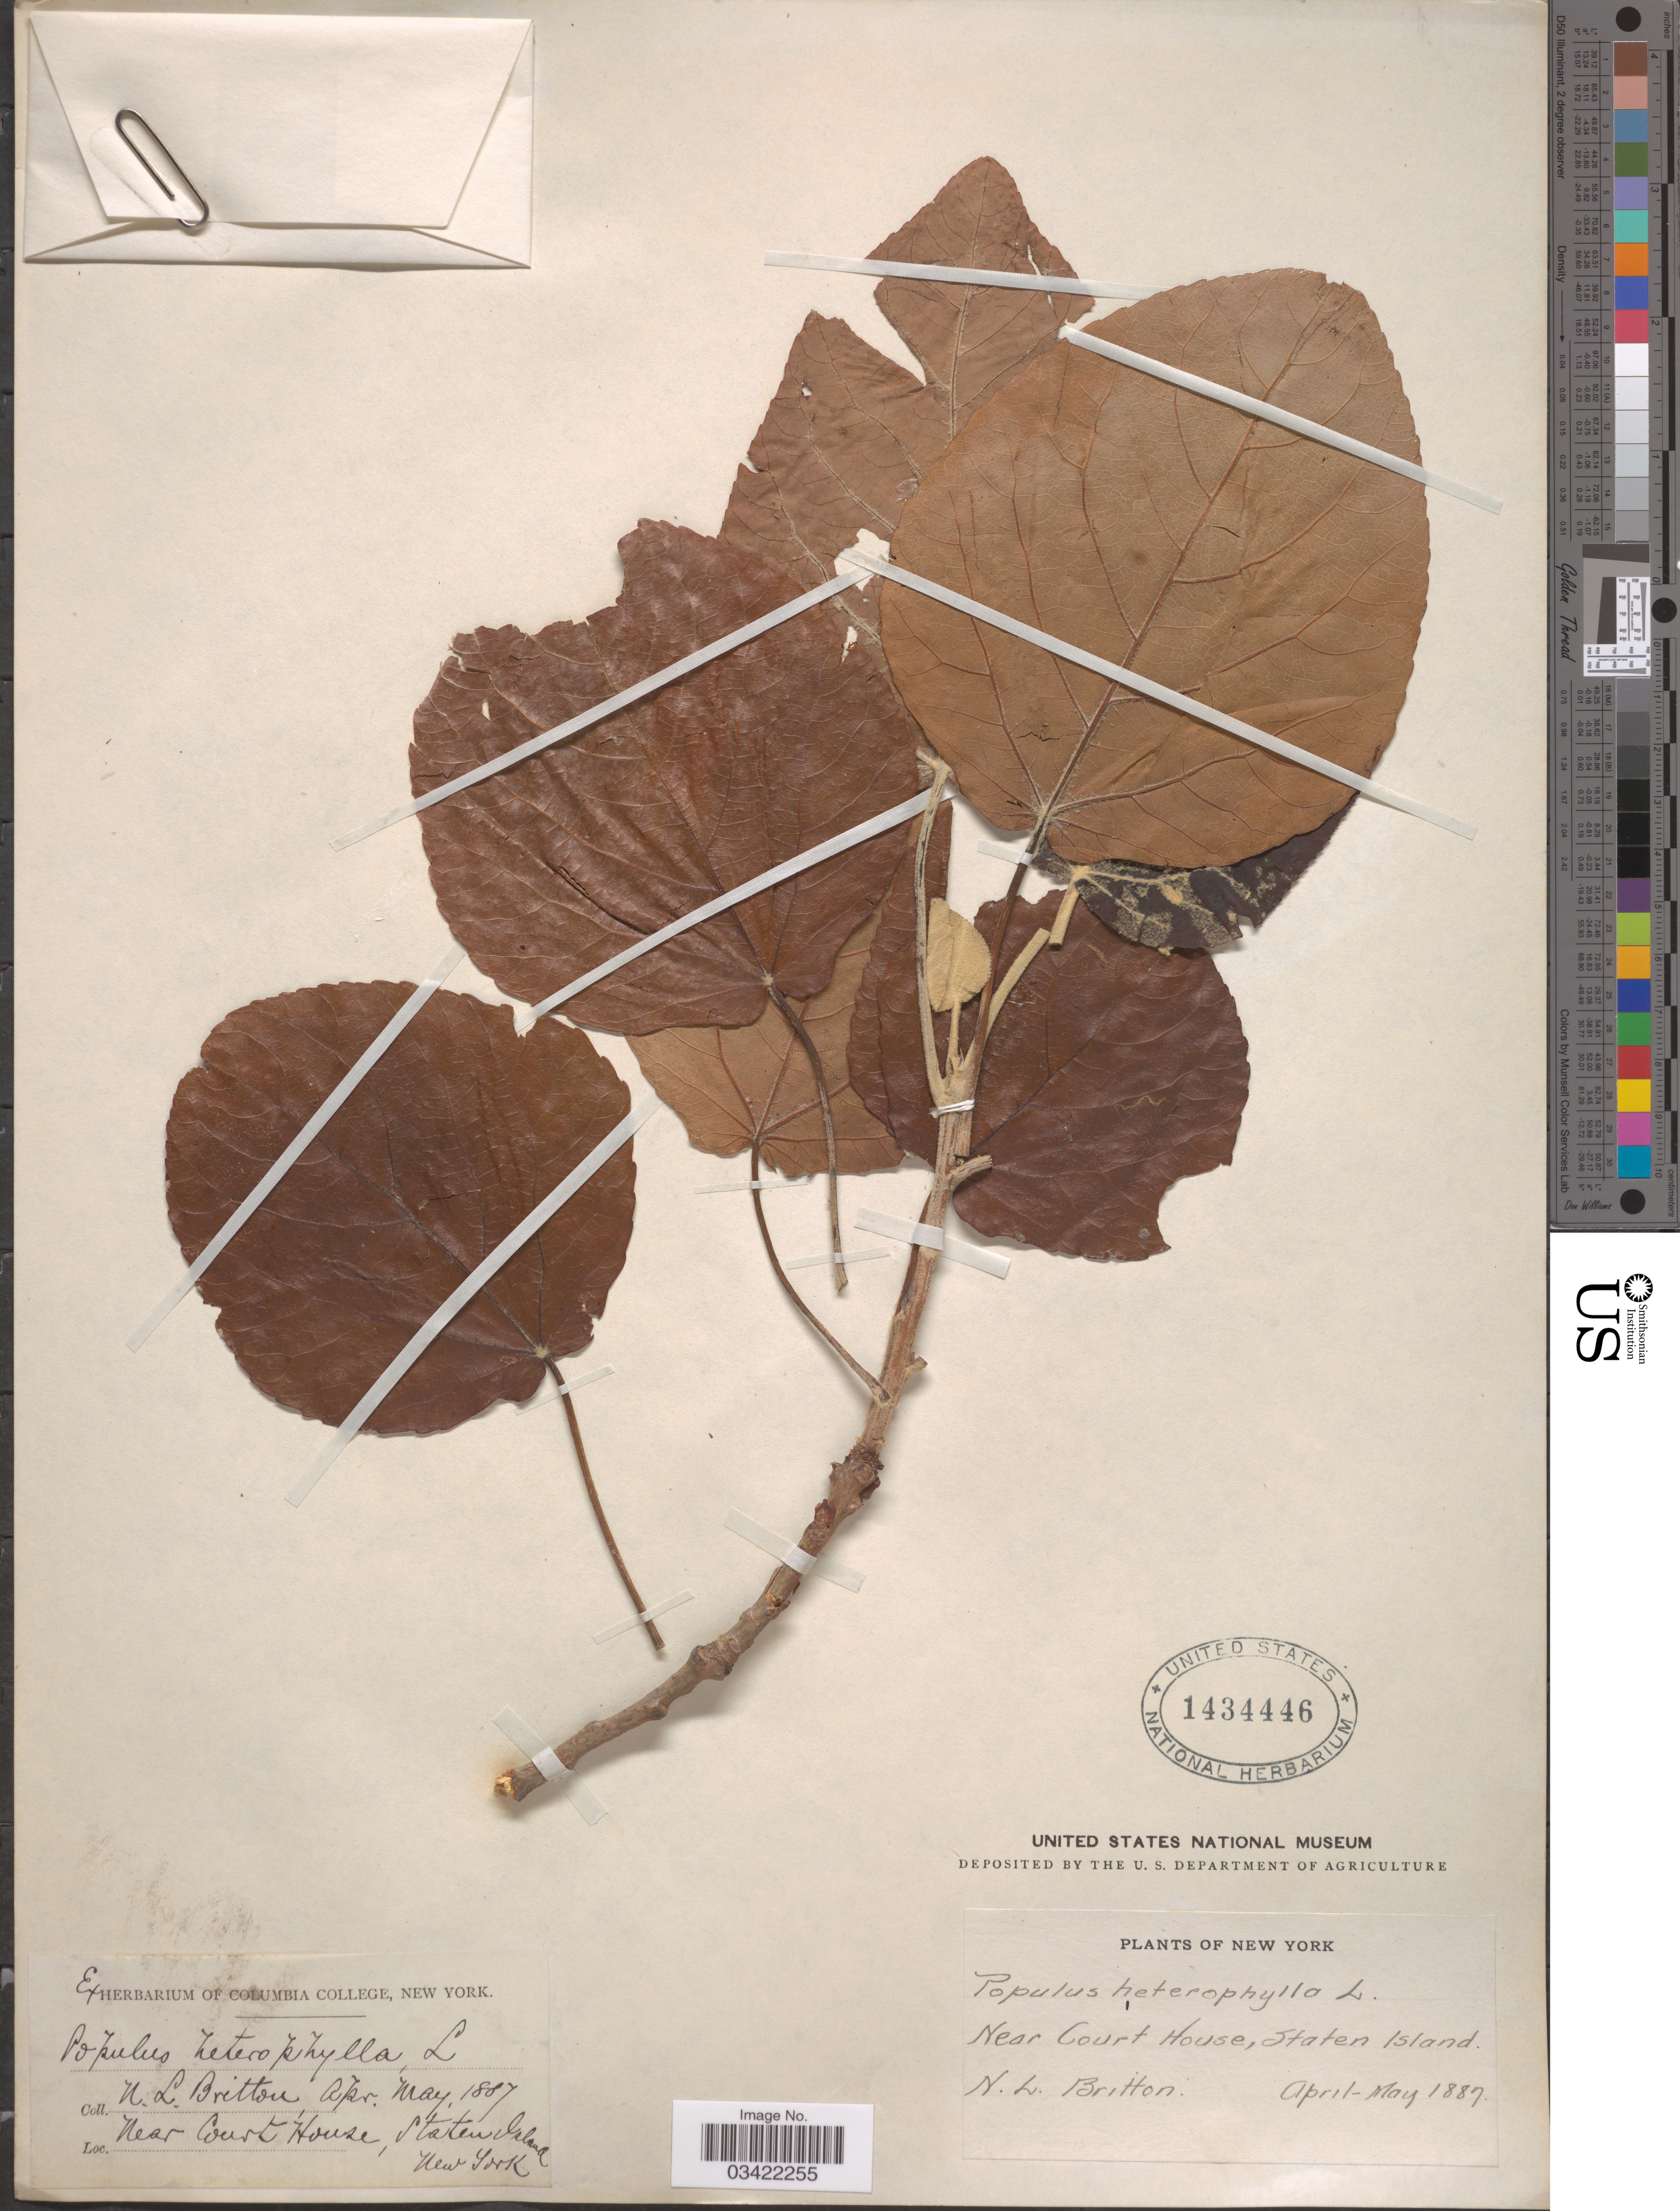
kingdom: Plantae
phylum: Tracheophyta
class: Magnoliopsida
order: Malpighiales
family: Salicaceae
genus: Populus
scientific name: Populus heterophylla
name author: L.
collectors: N. Britton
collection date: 1887-04/1887-05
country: United States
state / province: New York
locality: Near Court House, Staten Island.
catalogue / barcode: US 1434446